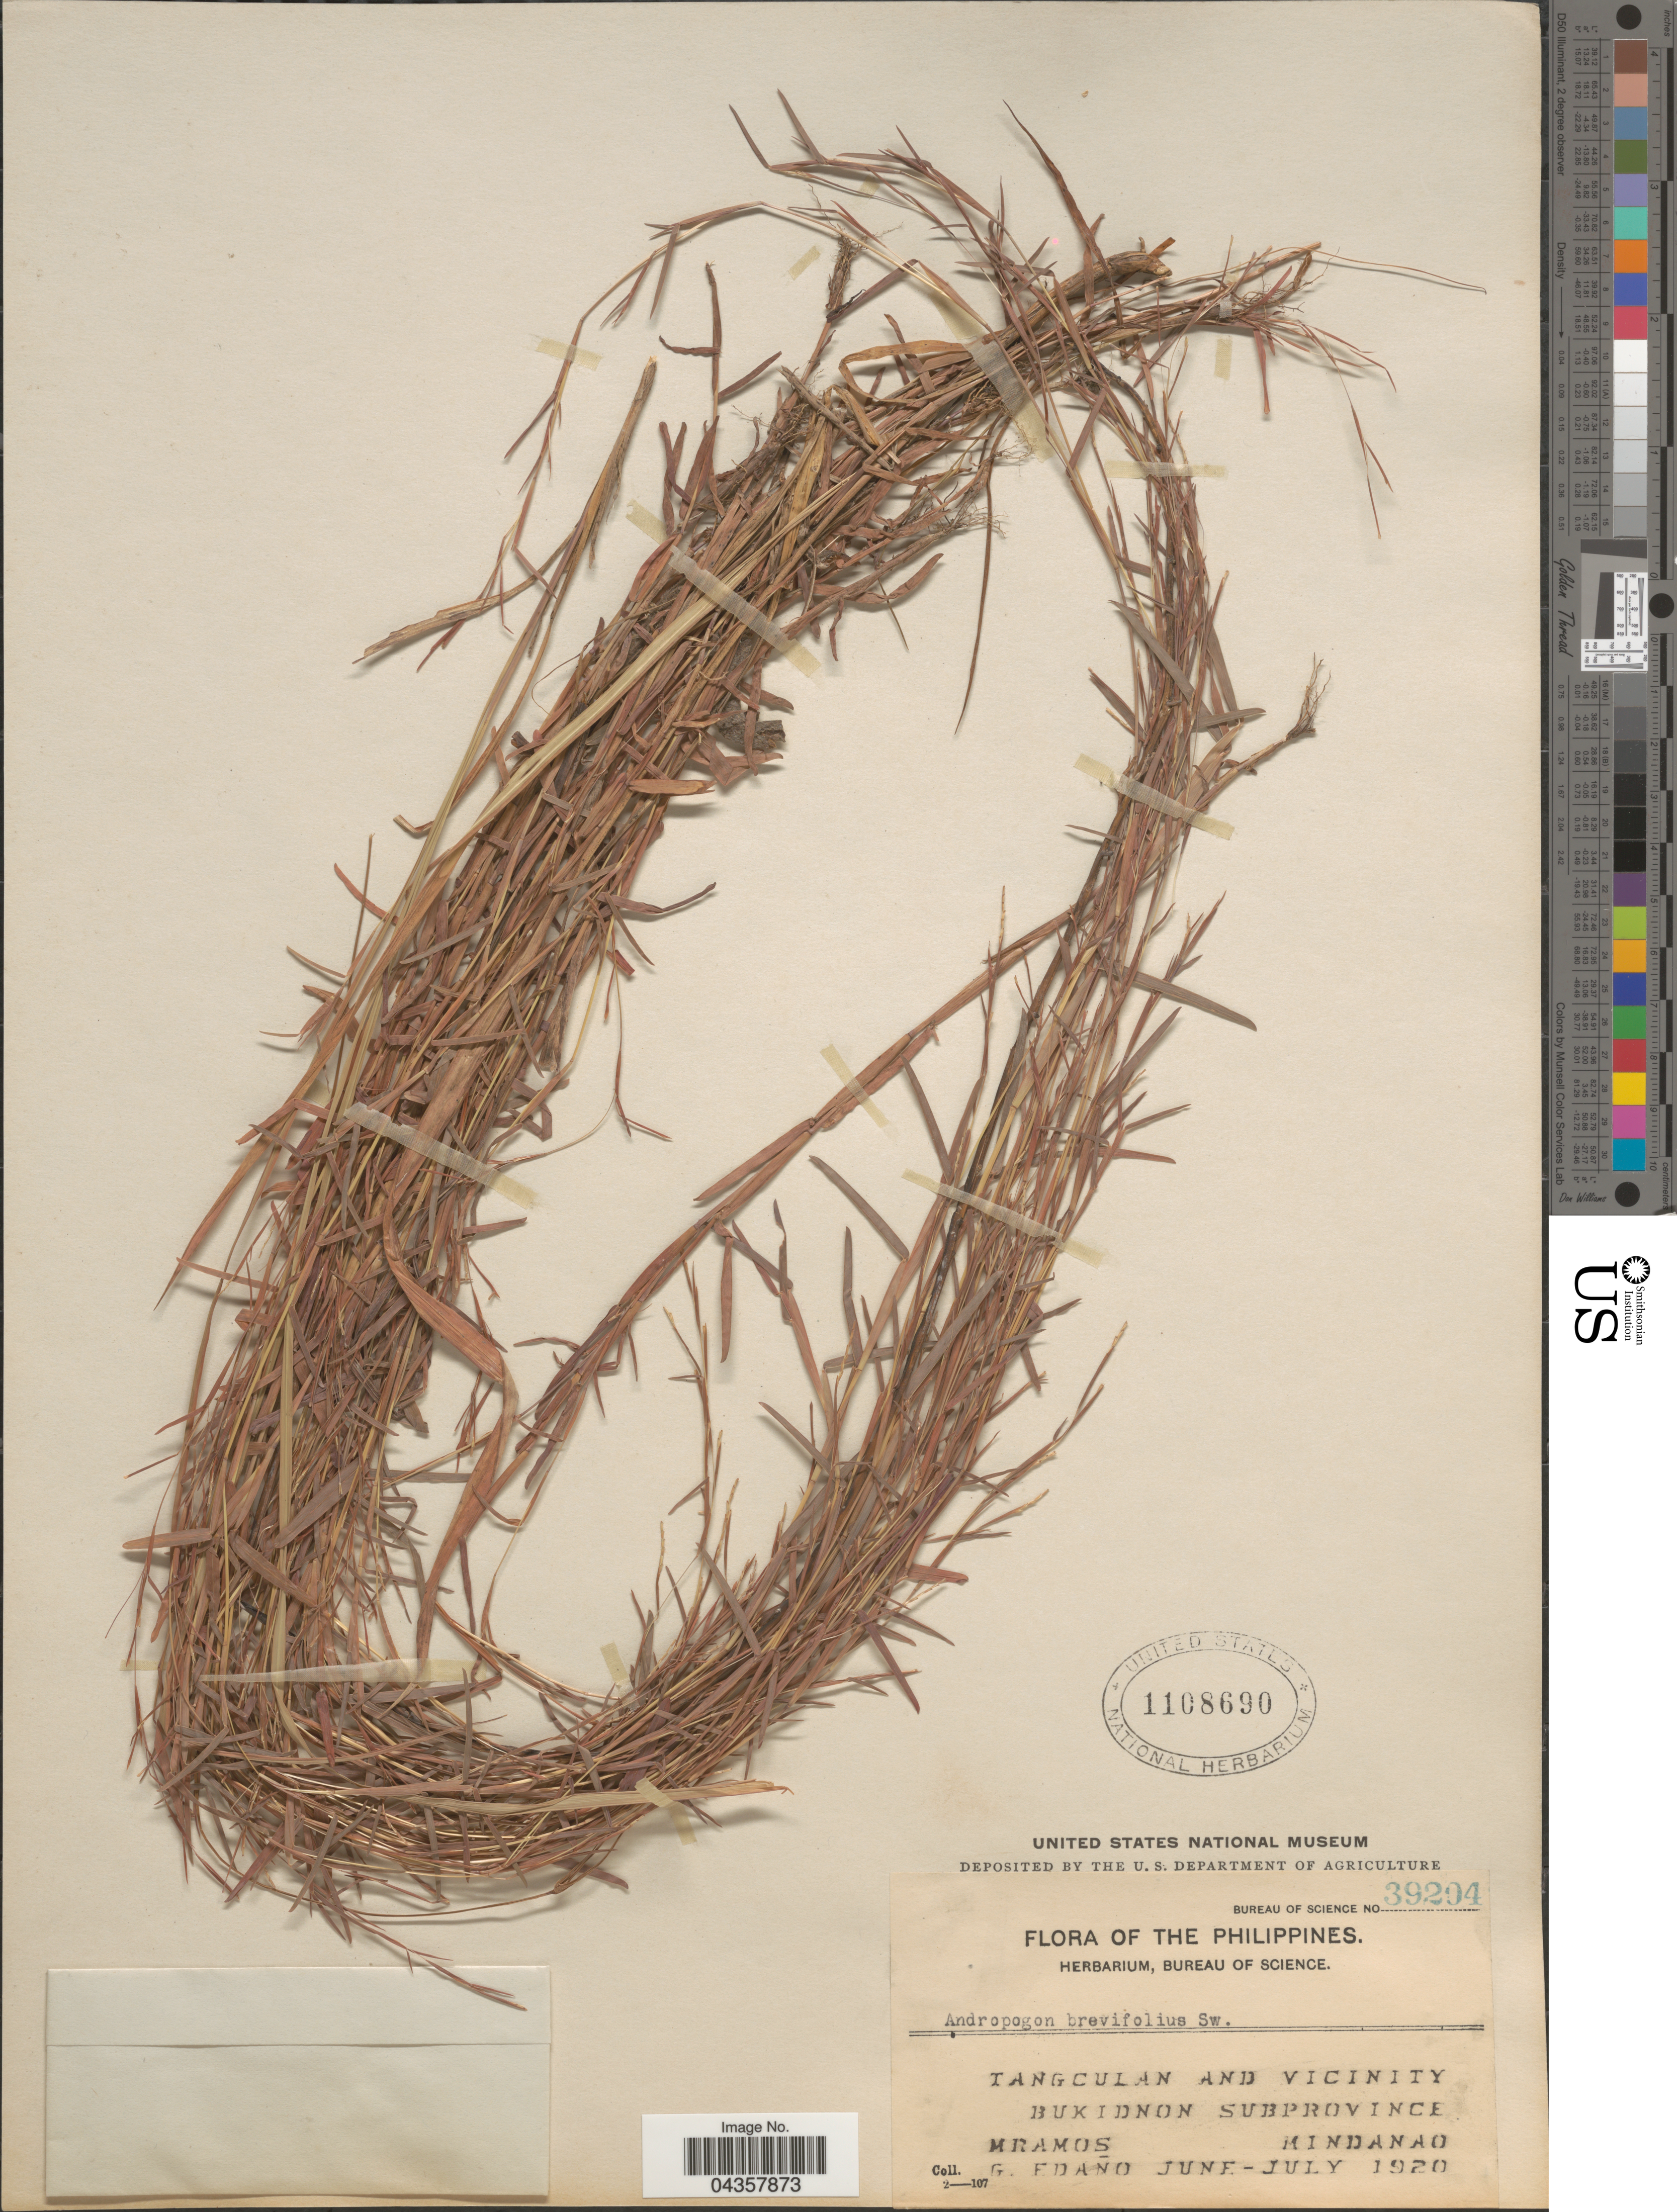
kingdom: Plantae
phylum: Tracheophyta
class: Liliopsida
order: Poales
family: Poaceae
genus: Schizachyrium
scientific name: Schizachyrium sp.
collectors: M. Ramos & G. Edaño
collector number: Bureau of Science 39204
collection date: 1920-06/1920-07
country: Philippines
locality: Tangculan and Vicinity. Bukidnon Subprovince. Mindanao.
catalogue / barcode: US 1108690